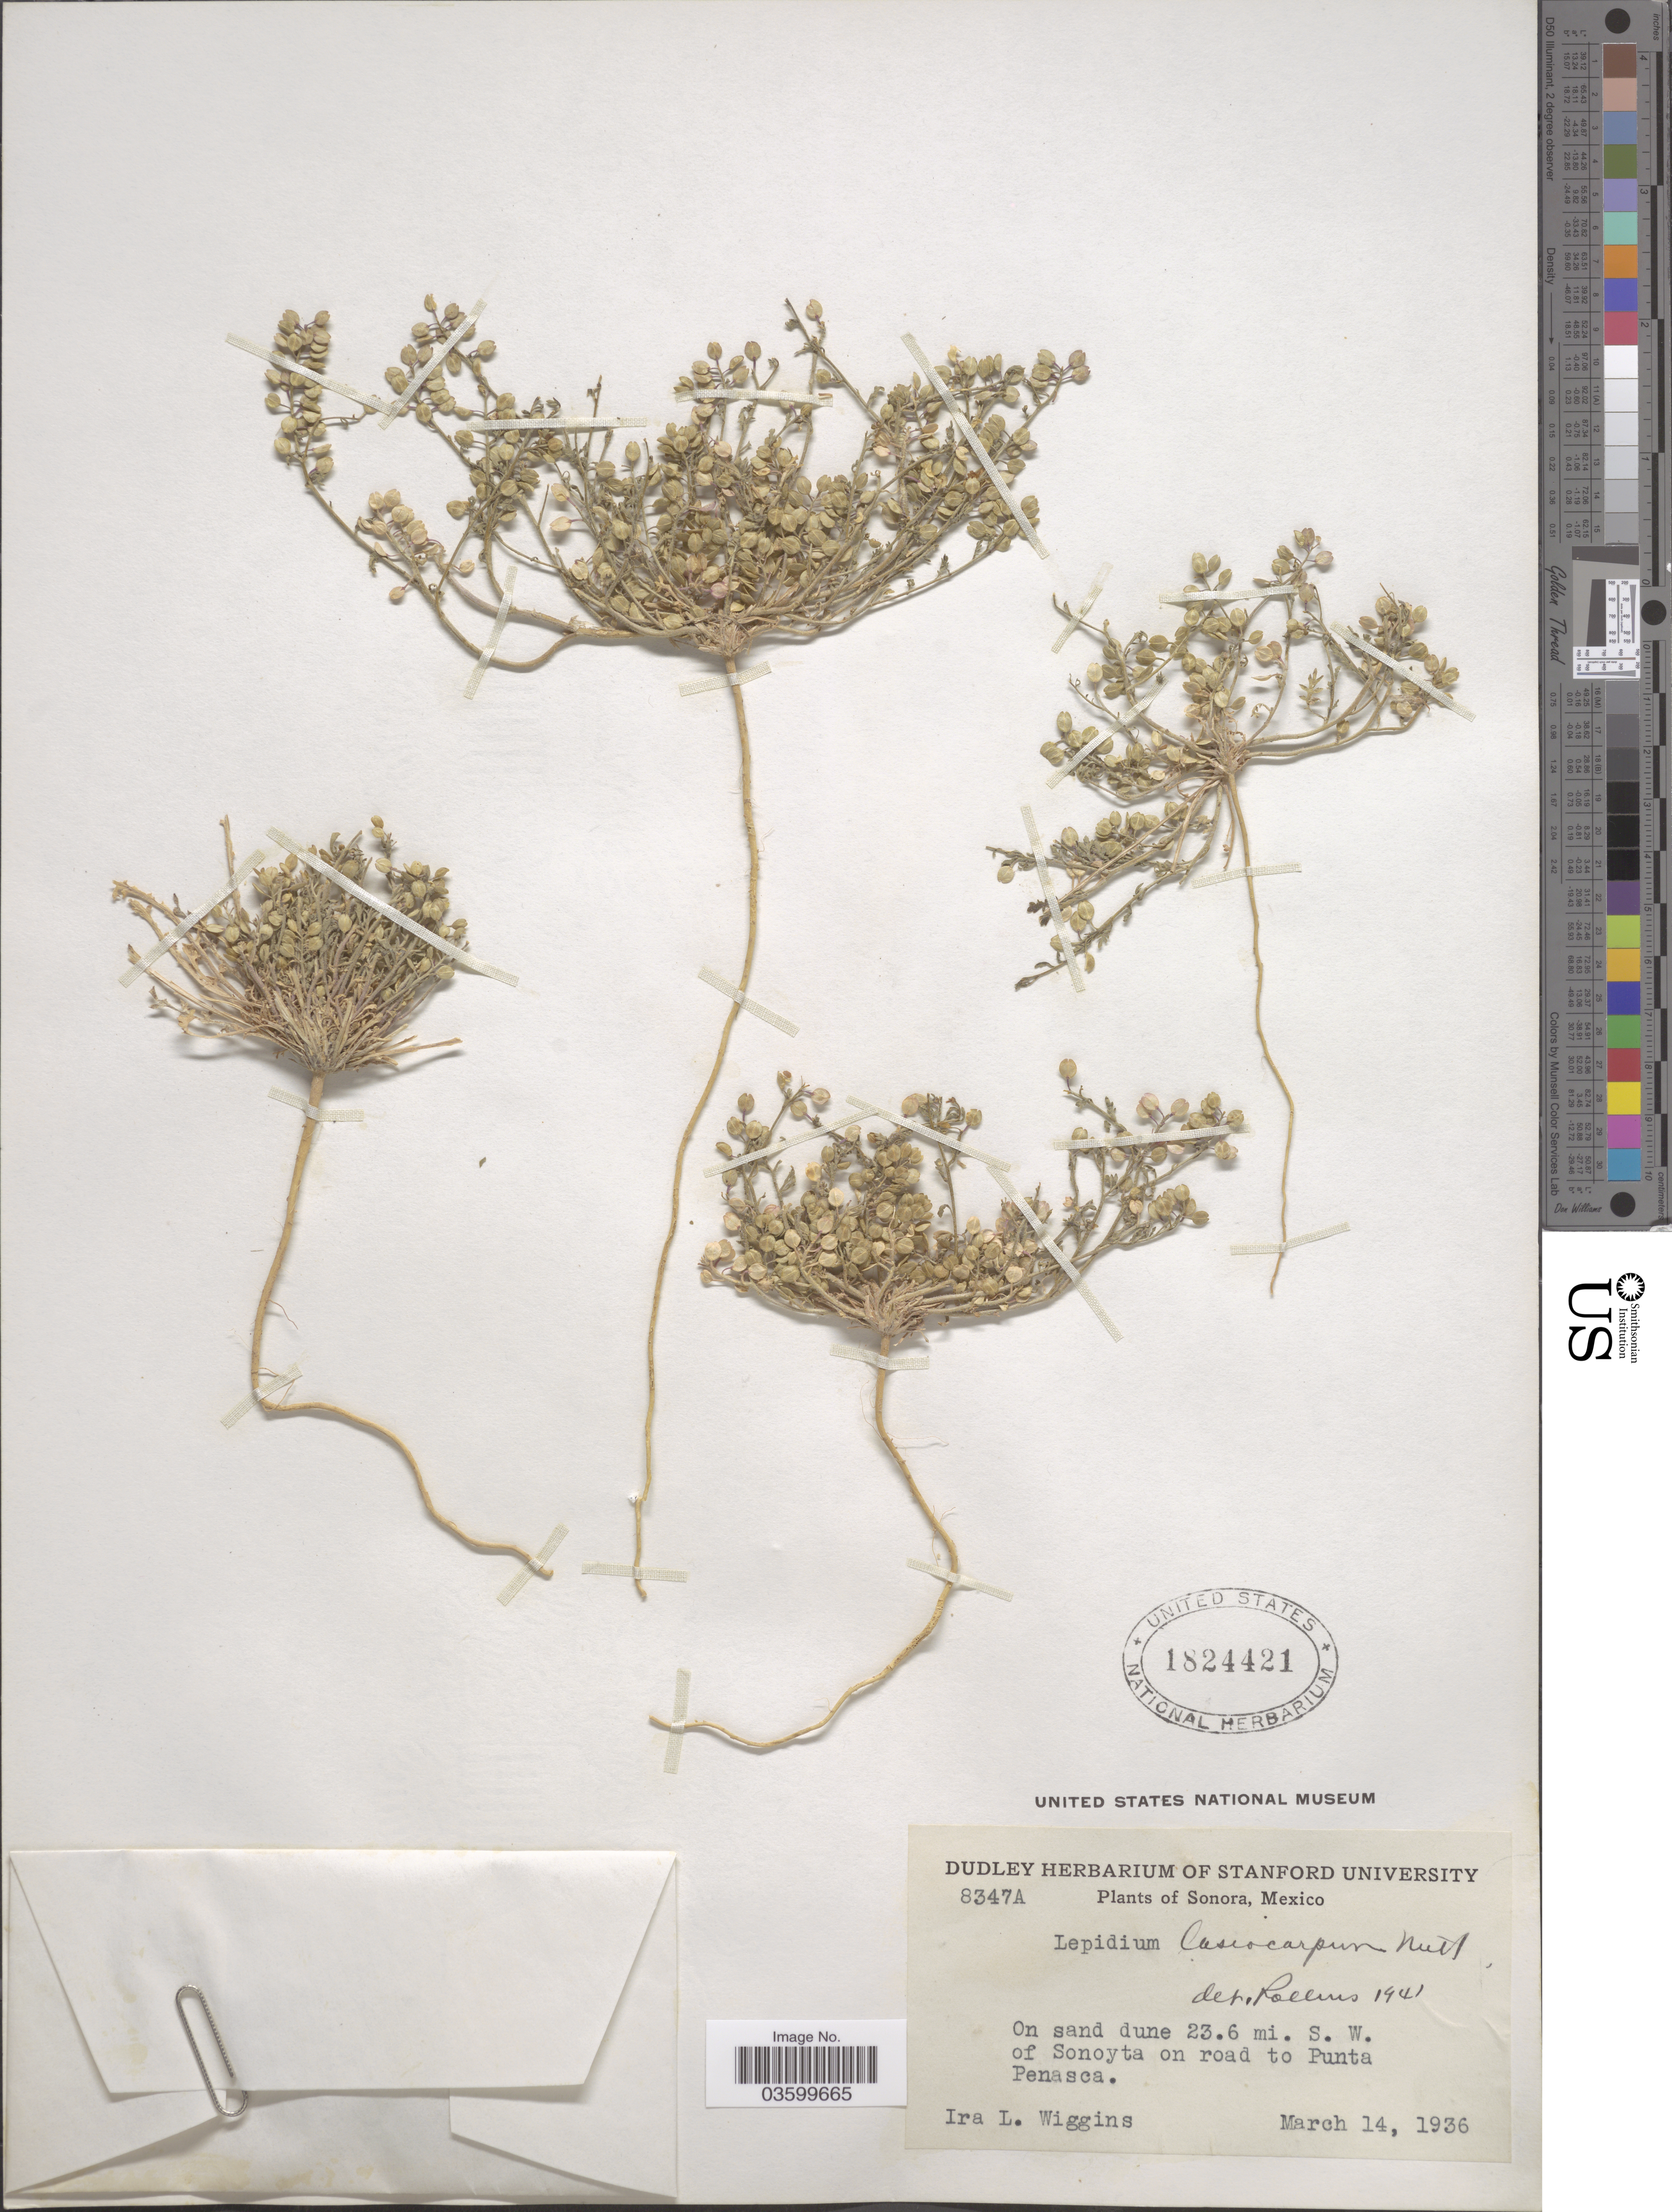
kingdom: Plantae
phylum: Tracheophyta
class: Magnoliopsida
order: Brassicales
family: Brassicaceae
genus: Lepidium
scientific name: Lepidium lasiocarpum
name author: Nutt.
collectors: I. L. Wiggins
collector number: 8347A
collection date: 1936-03-14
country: Mexico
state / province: Sonora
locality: On sand dune 23.6 mi. S. W. of Sonoyta on road to Punta Penasca.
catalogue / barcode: US 1824421